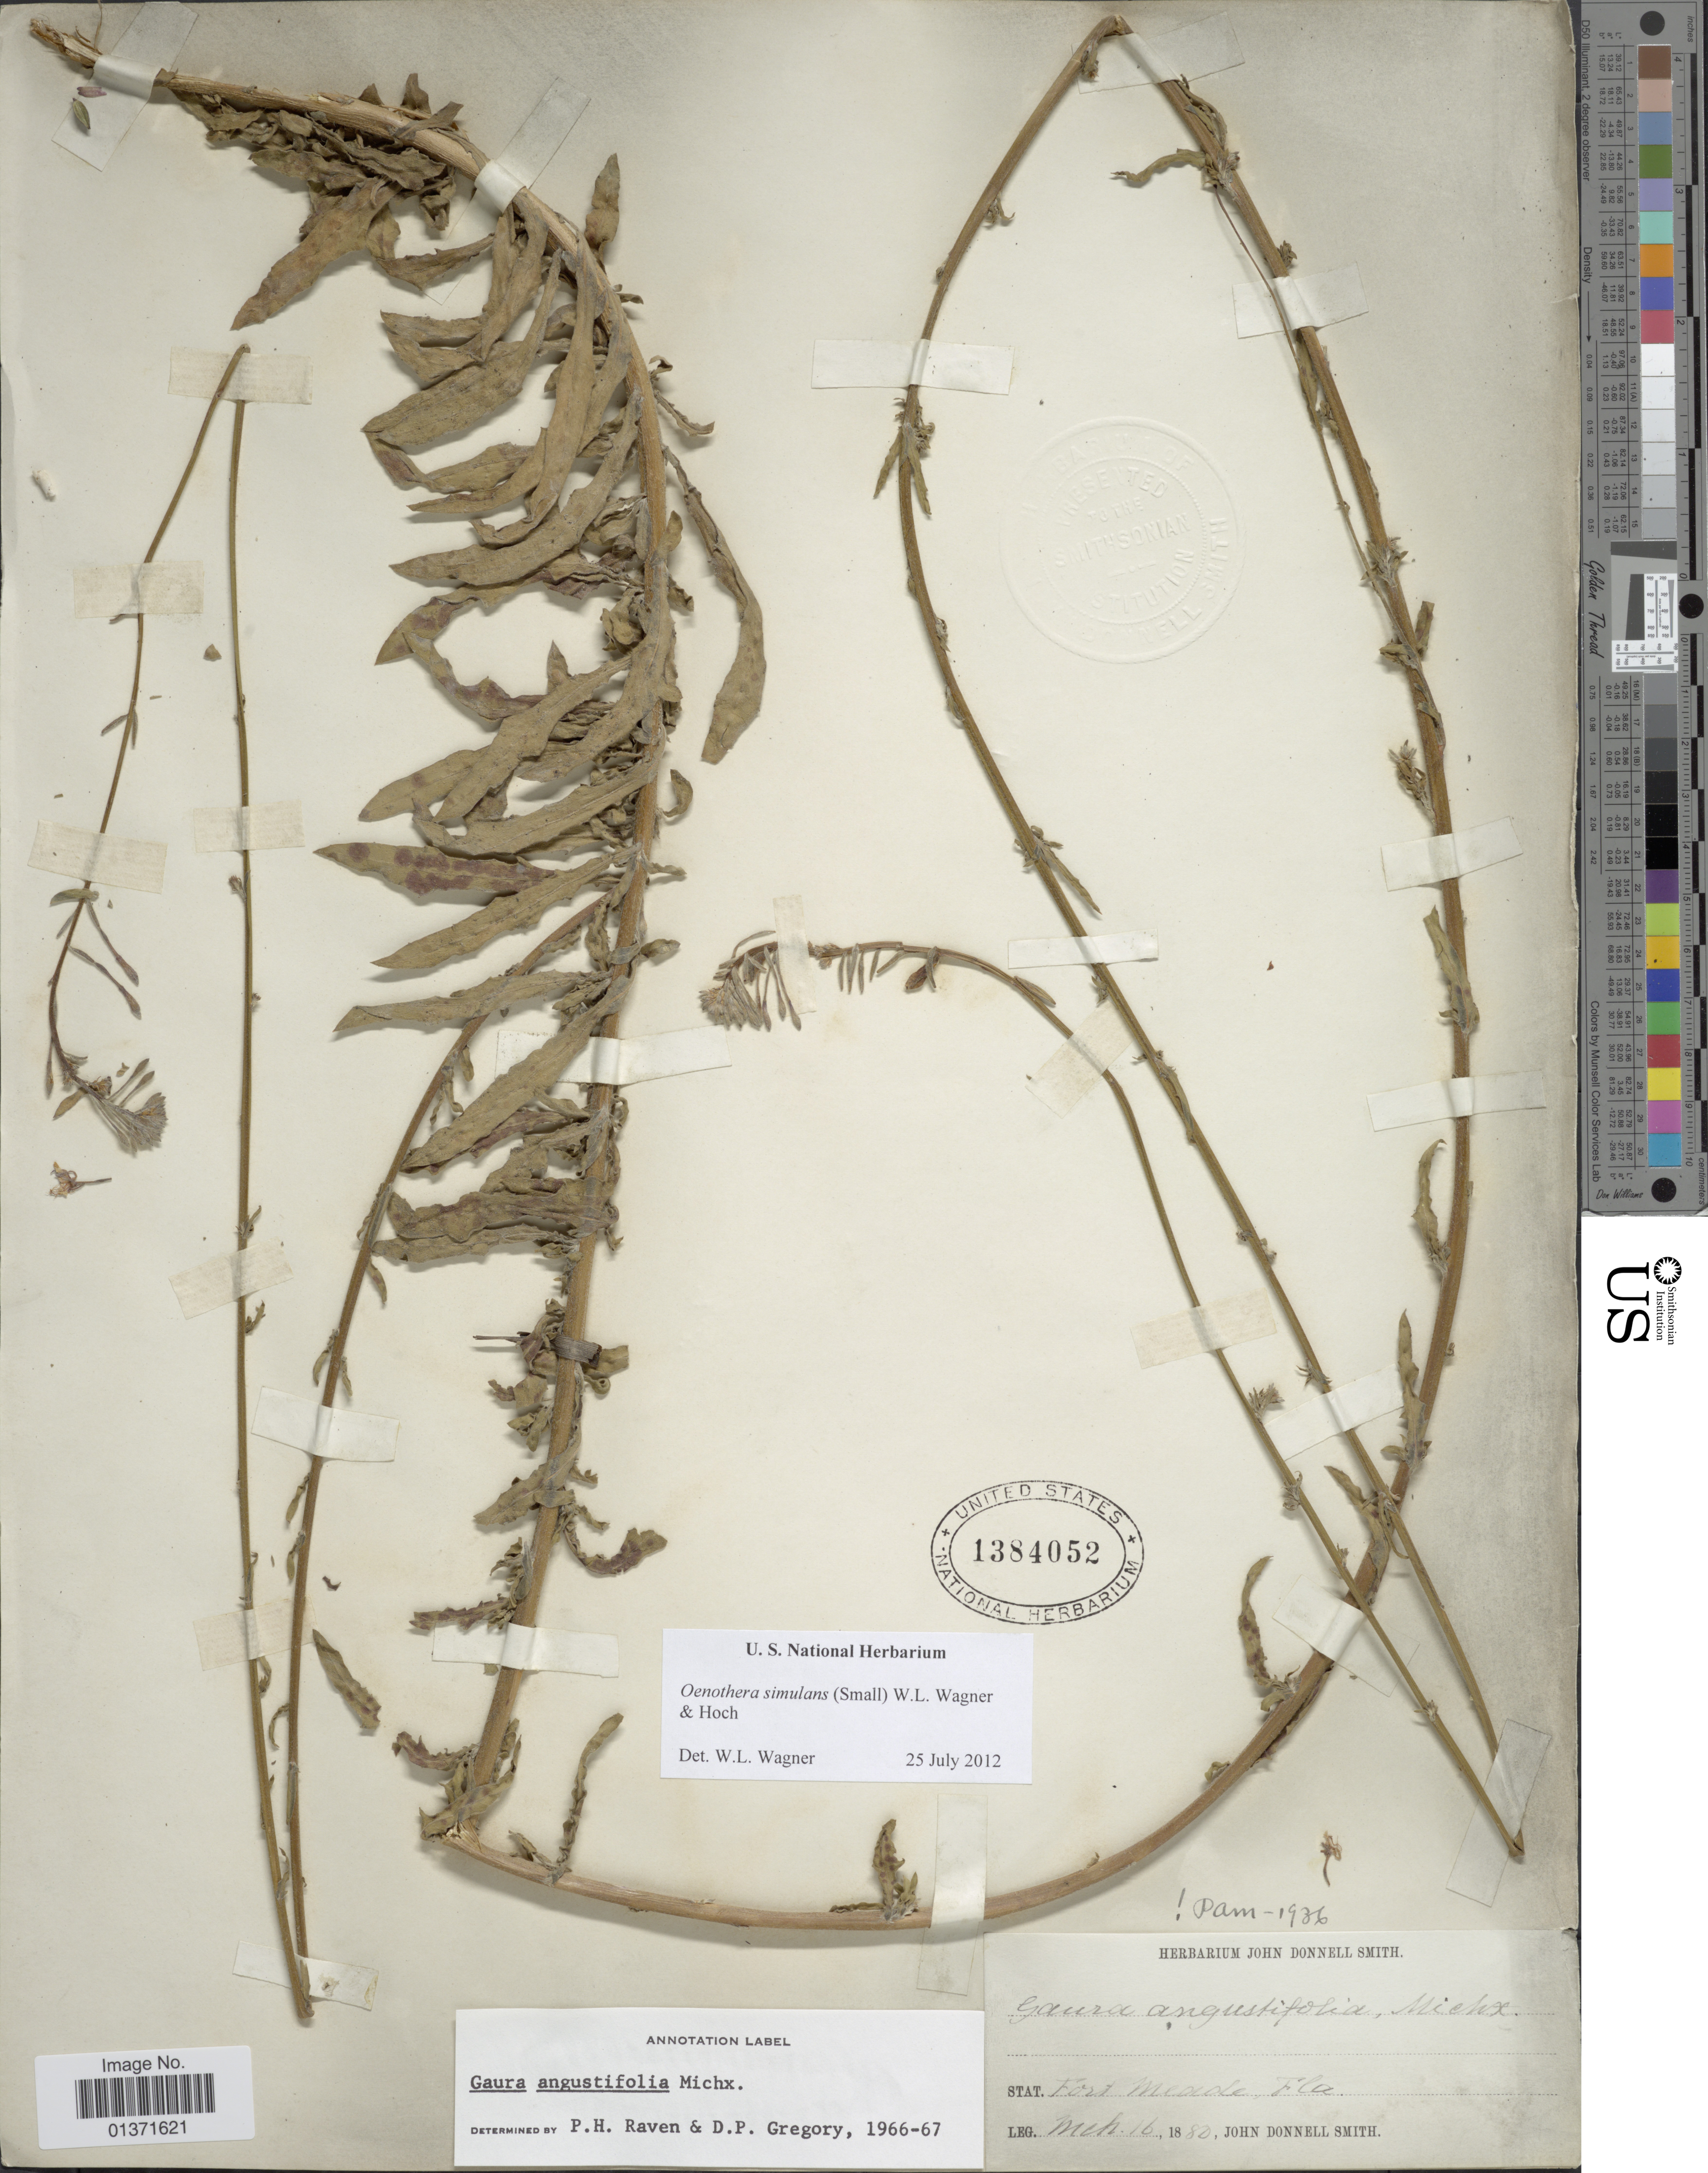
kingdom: Plantae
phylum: Tracheophyta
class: Magnoliopsida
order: Myrtales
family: Onagraceae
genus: Oenothera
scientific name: Oenothera simulans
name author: Michx.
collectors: J. Donnell Smith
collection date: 1880-03-16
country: United States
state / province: Florida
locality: Fort Meade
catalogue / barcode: US 1384052